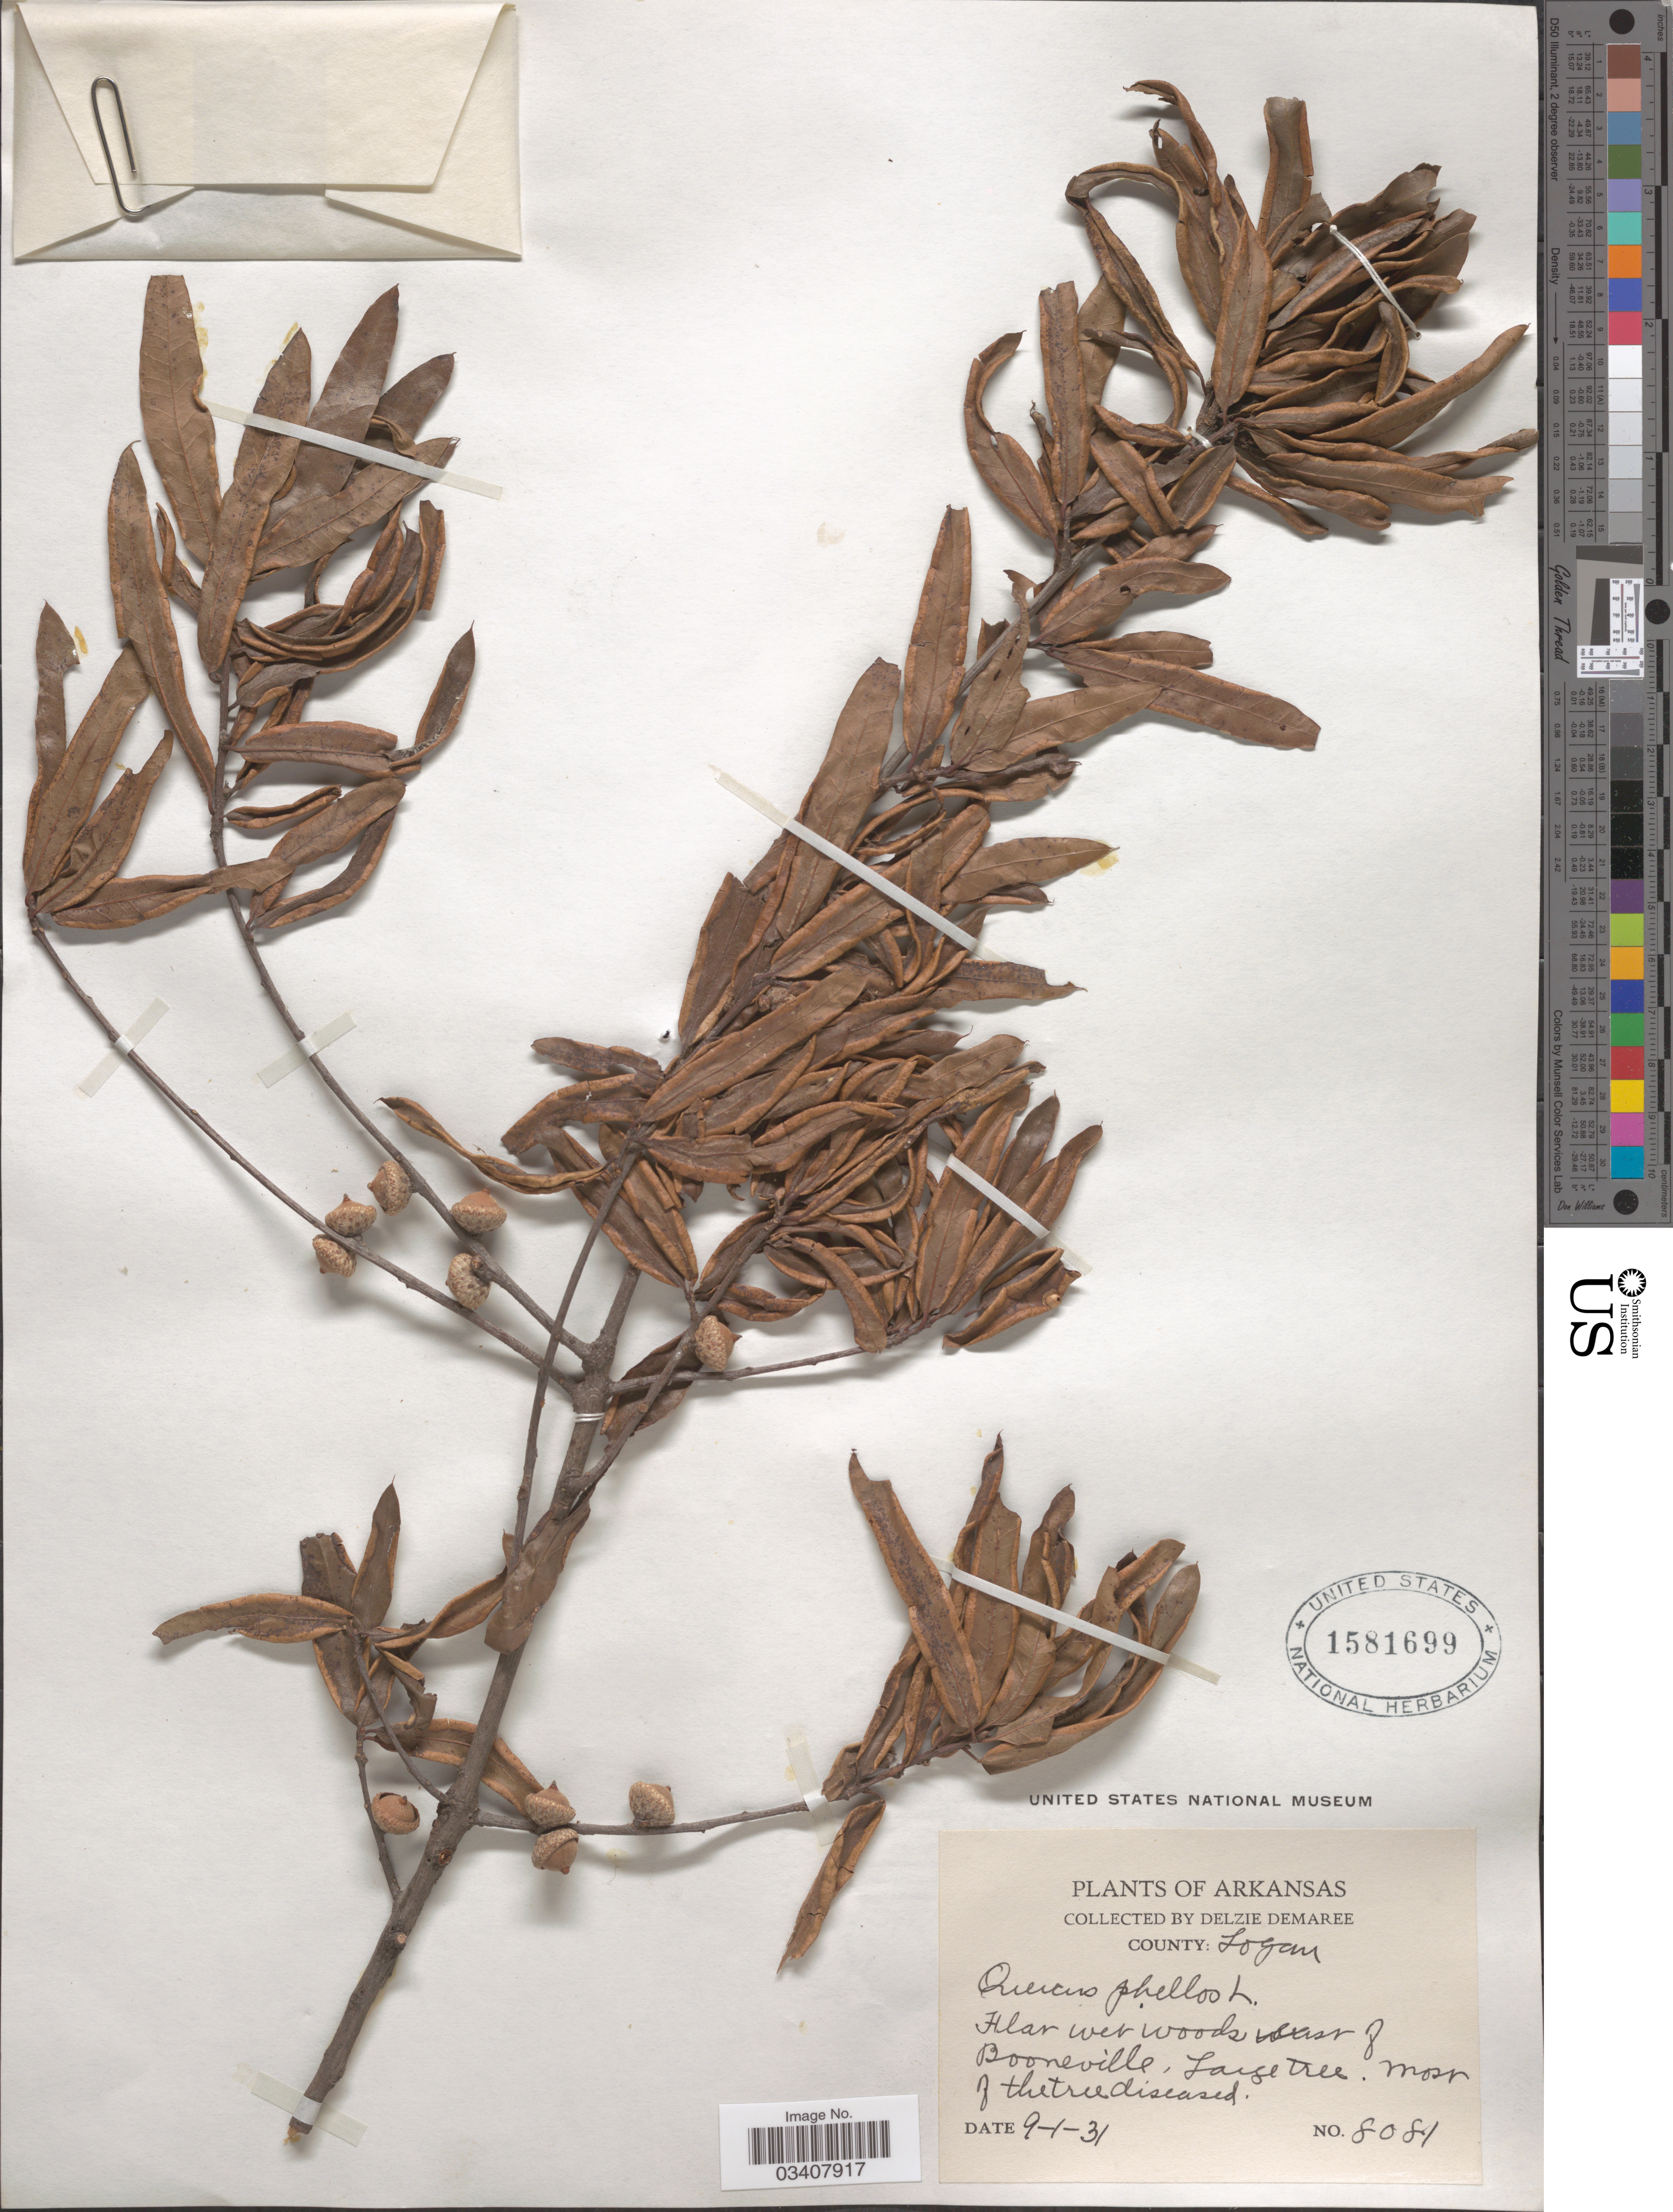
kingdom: Plantae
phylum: Tracheophyta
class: Magnoliopsida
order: Fagales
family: Fagaceae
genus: Quercus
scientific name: Quercus phellos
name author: L.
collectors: D. Demaree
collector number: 8081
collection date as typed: Transcribed d/m/y: 1/9/31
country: United States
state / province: Arkansas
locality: County: Logan. Flat wet woods east of Booneville.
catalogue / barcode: US 1581699